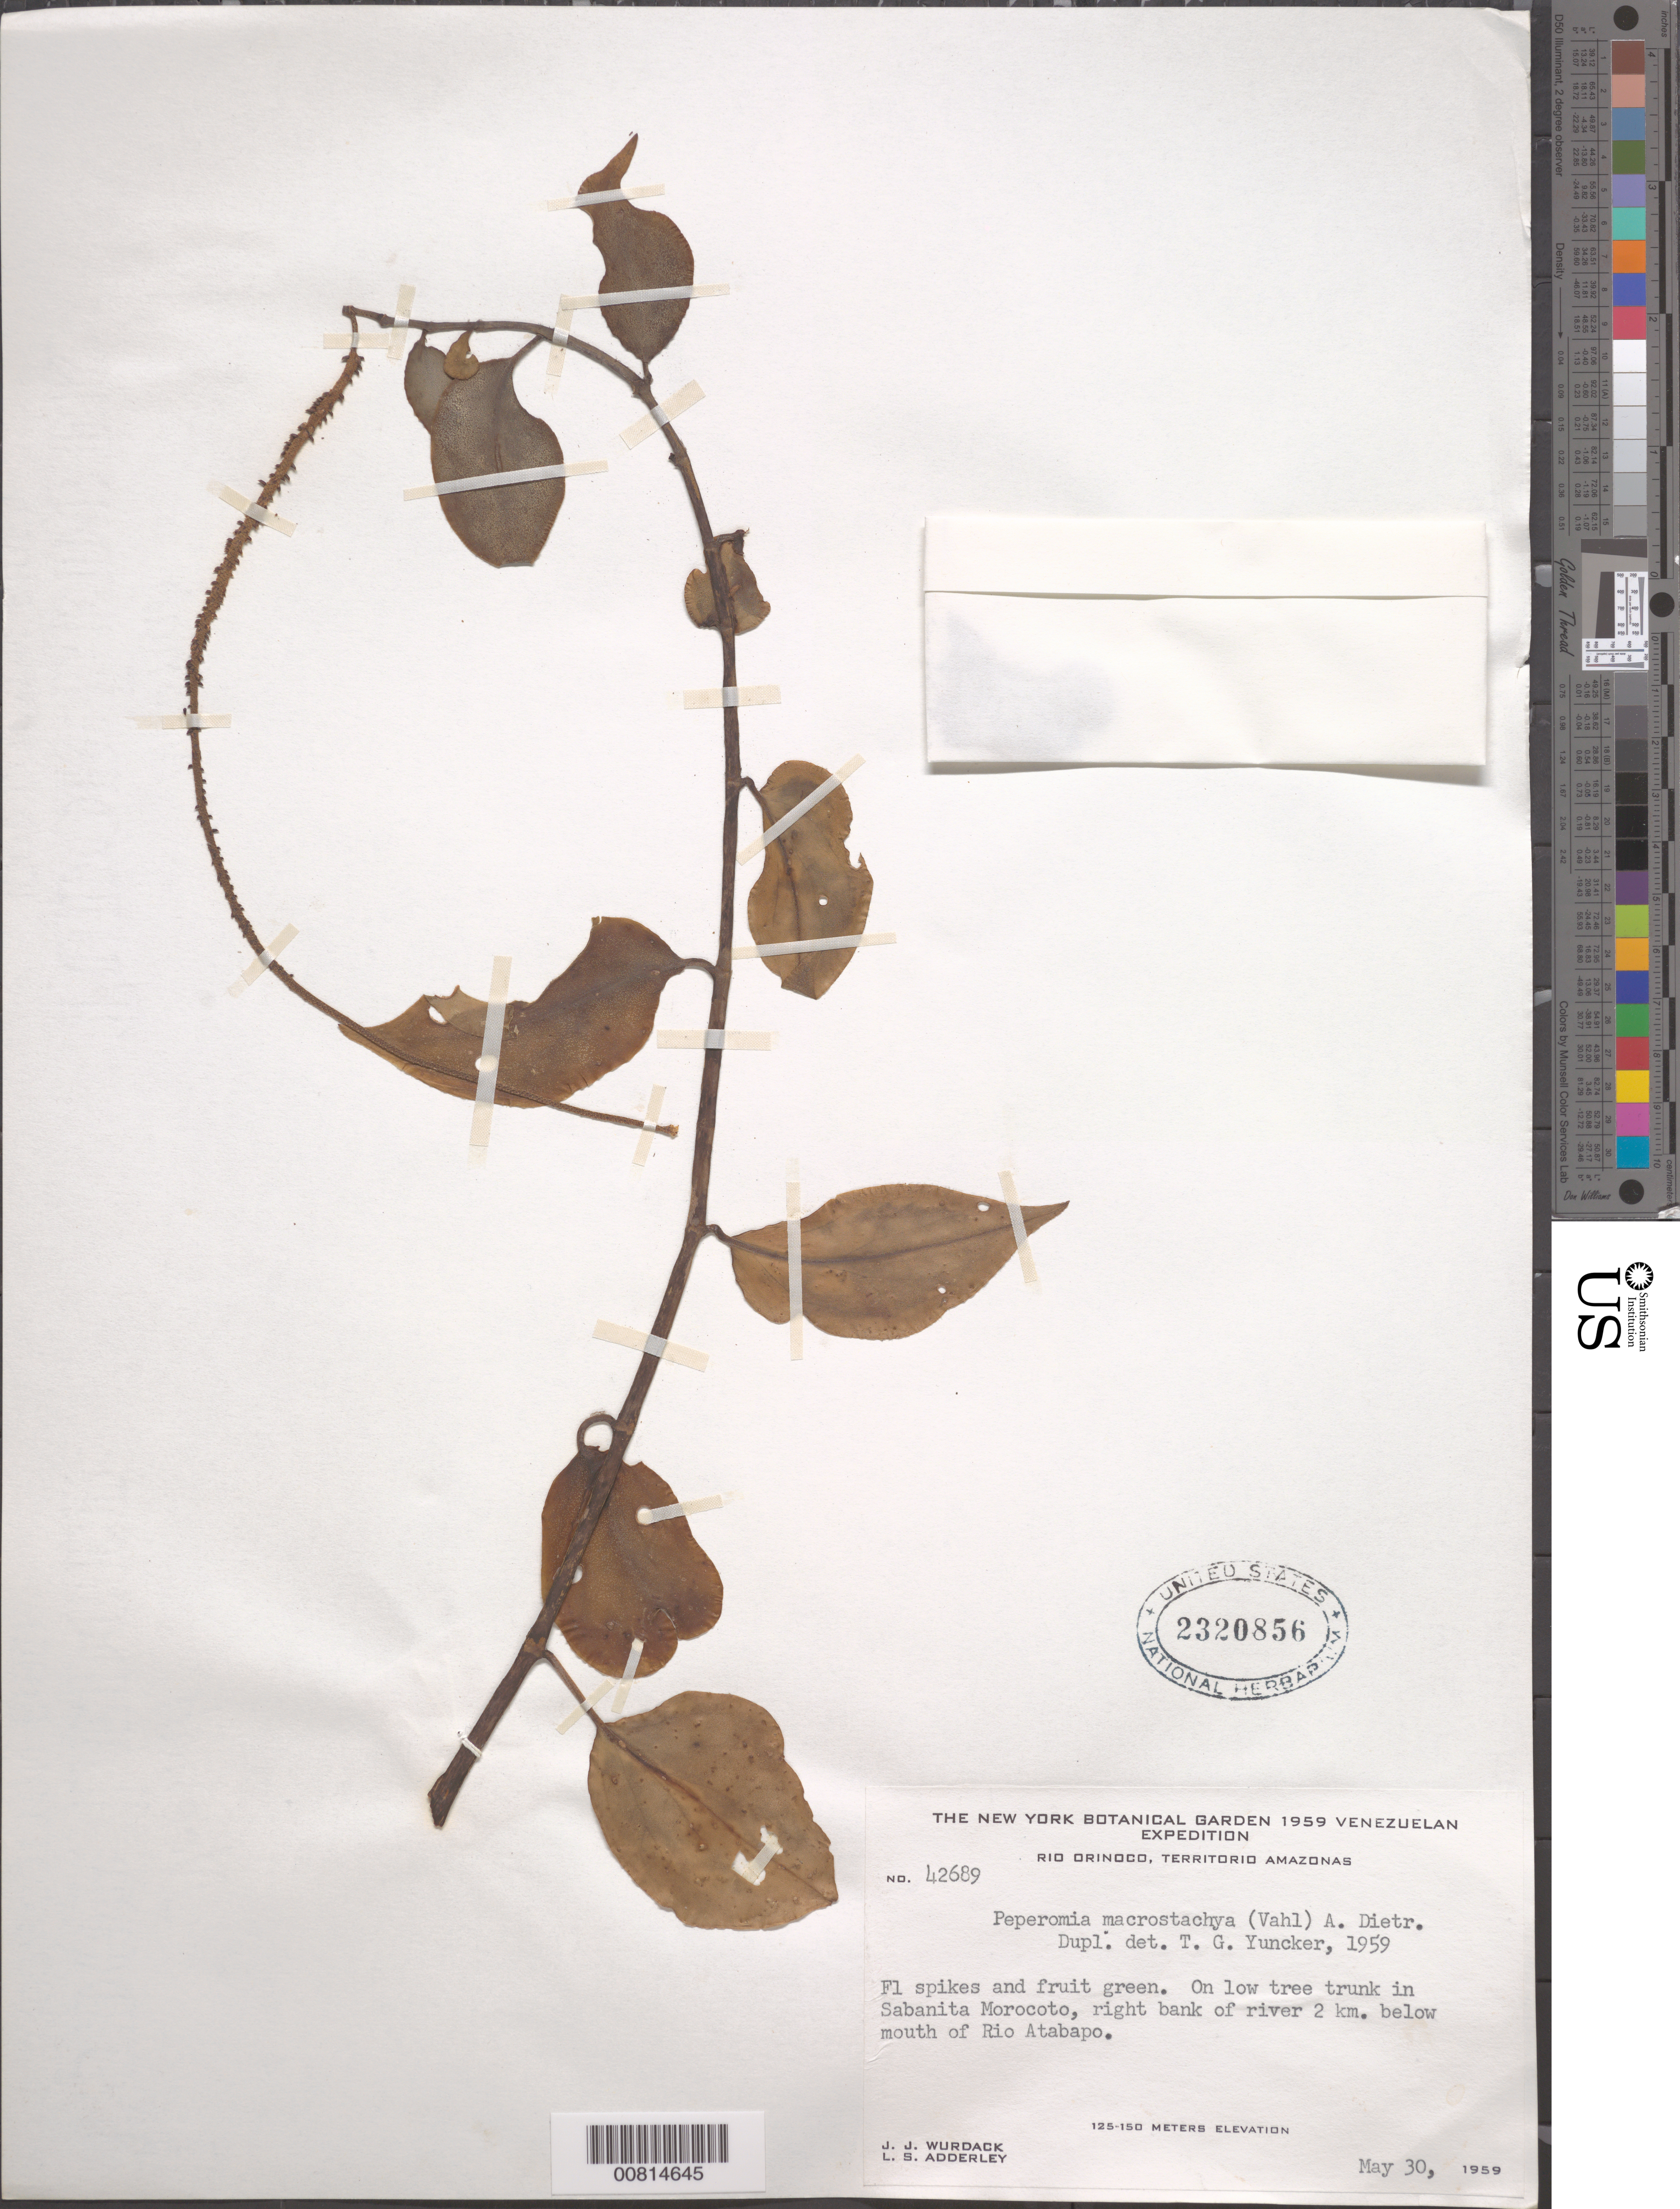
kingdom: Plantae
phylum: Tracheophyta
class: Magnoliopsida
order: Piperales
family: Piperaceae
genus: Peperomia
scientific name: Peperomia macrostachya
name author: (Vahl) A. Dietr.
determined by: Yuncker, T. G.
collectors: J. J. Wurdack & L. S. Adderley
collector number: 42689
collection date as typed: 30-May-59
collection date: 1959-05-30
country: Venezuela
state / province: Amazonas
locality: Río Orinoco, right bank; Sabanita Morocoto, 2 km below mouth of Río Atabapo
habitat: On low tree trunk in sabanita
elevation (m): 125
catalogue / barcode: US 2320856